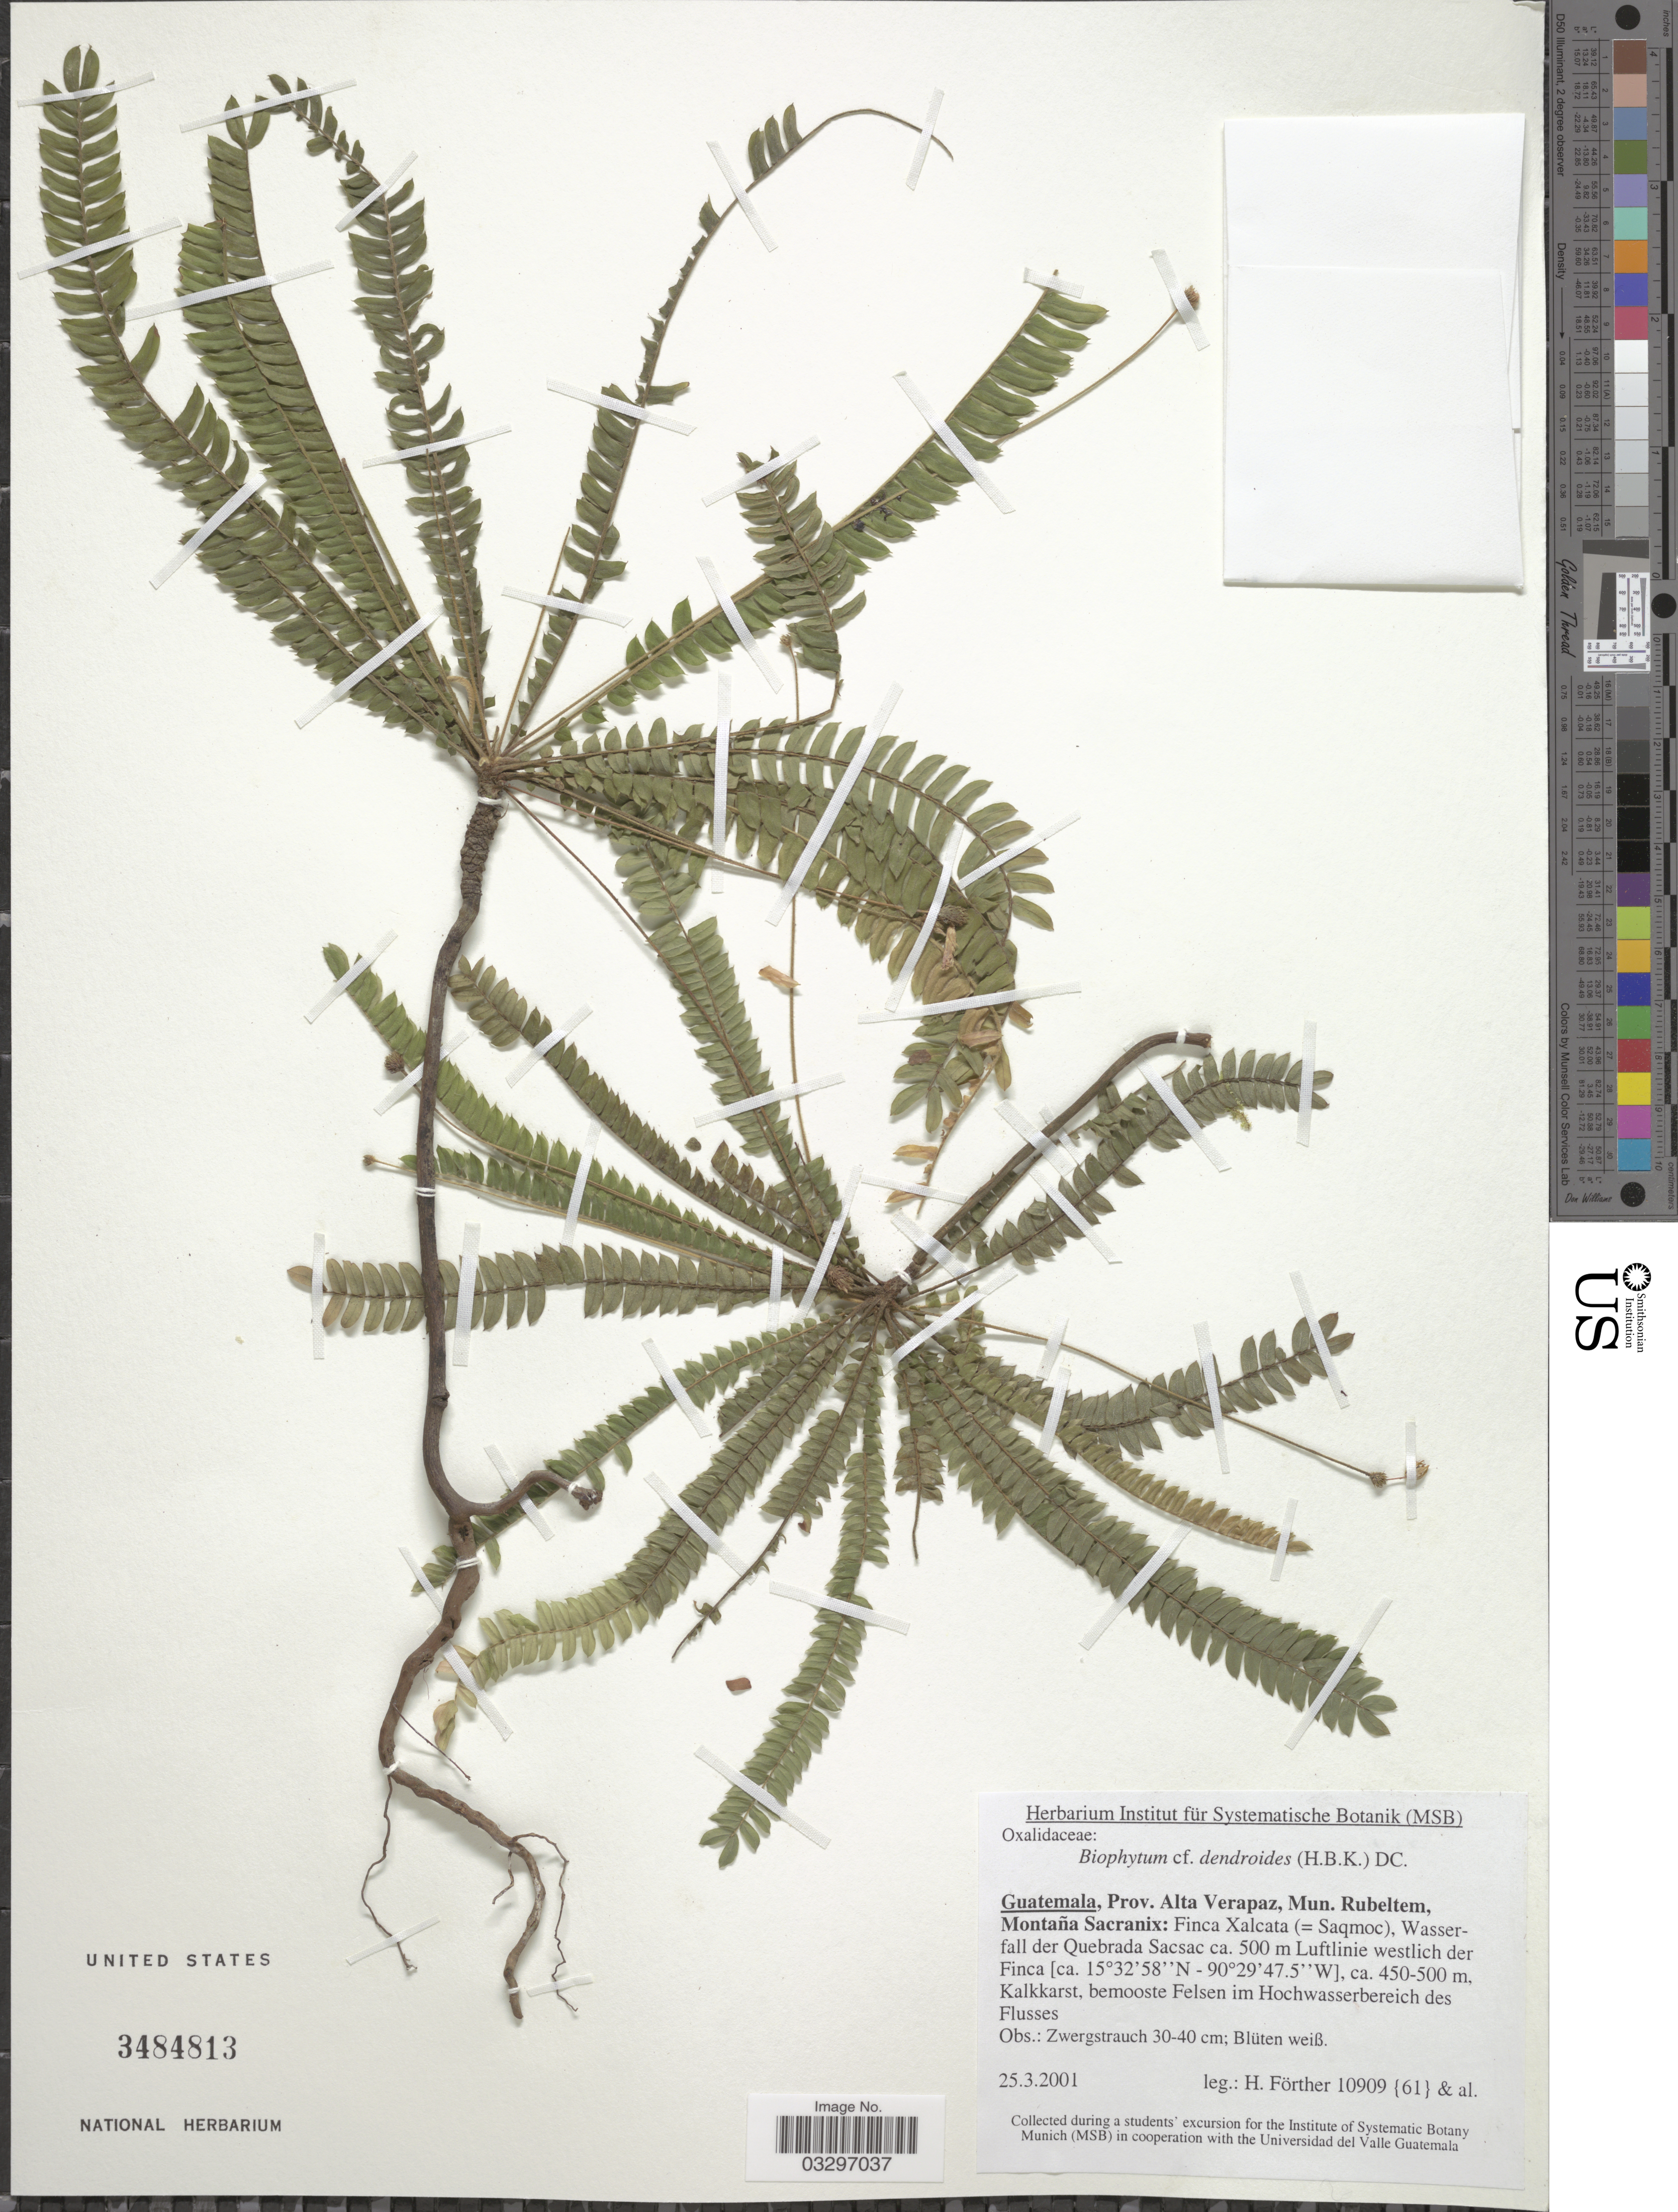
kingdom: Plantae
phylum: Tracheophyta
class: Magnoliopsida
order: Oxalidales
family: Oxalidaceae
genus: Biophytum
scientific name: Biophytum dendroides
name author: (Kunth) DC.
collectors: H. Förther & et al.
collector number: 10909 {61}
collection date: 2001-03-25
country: Guatemala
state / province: Alta Verapaz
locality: Mun. Rubeltem, Montaña Sacranix: Finca Xalcata (=Saqmoc), Wasserfall der Quebrada Sacsac ca. 500 m Luftlinie westlich der Finca, Kalkkarst, bemooste Felsen im Hochwasserbereich des Flusses.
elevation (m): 450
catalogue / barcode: US 3484813